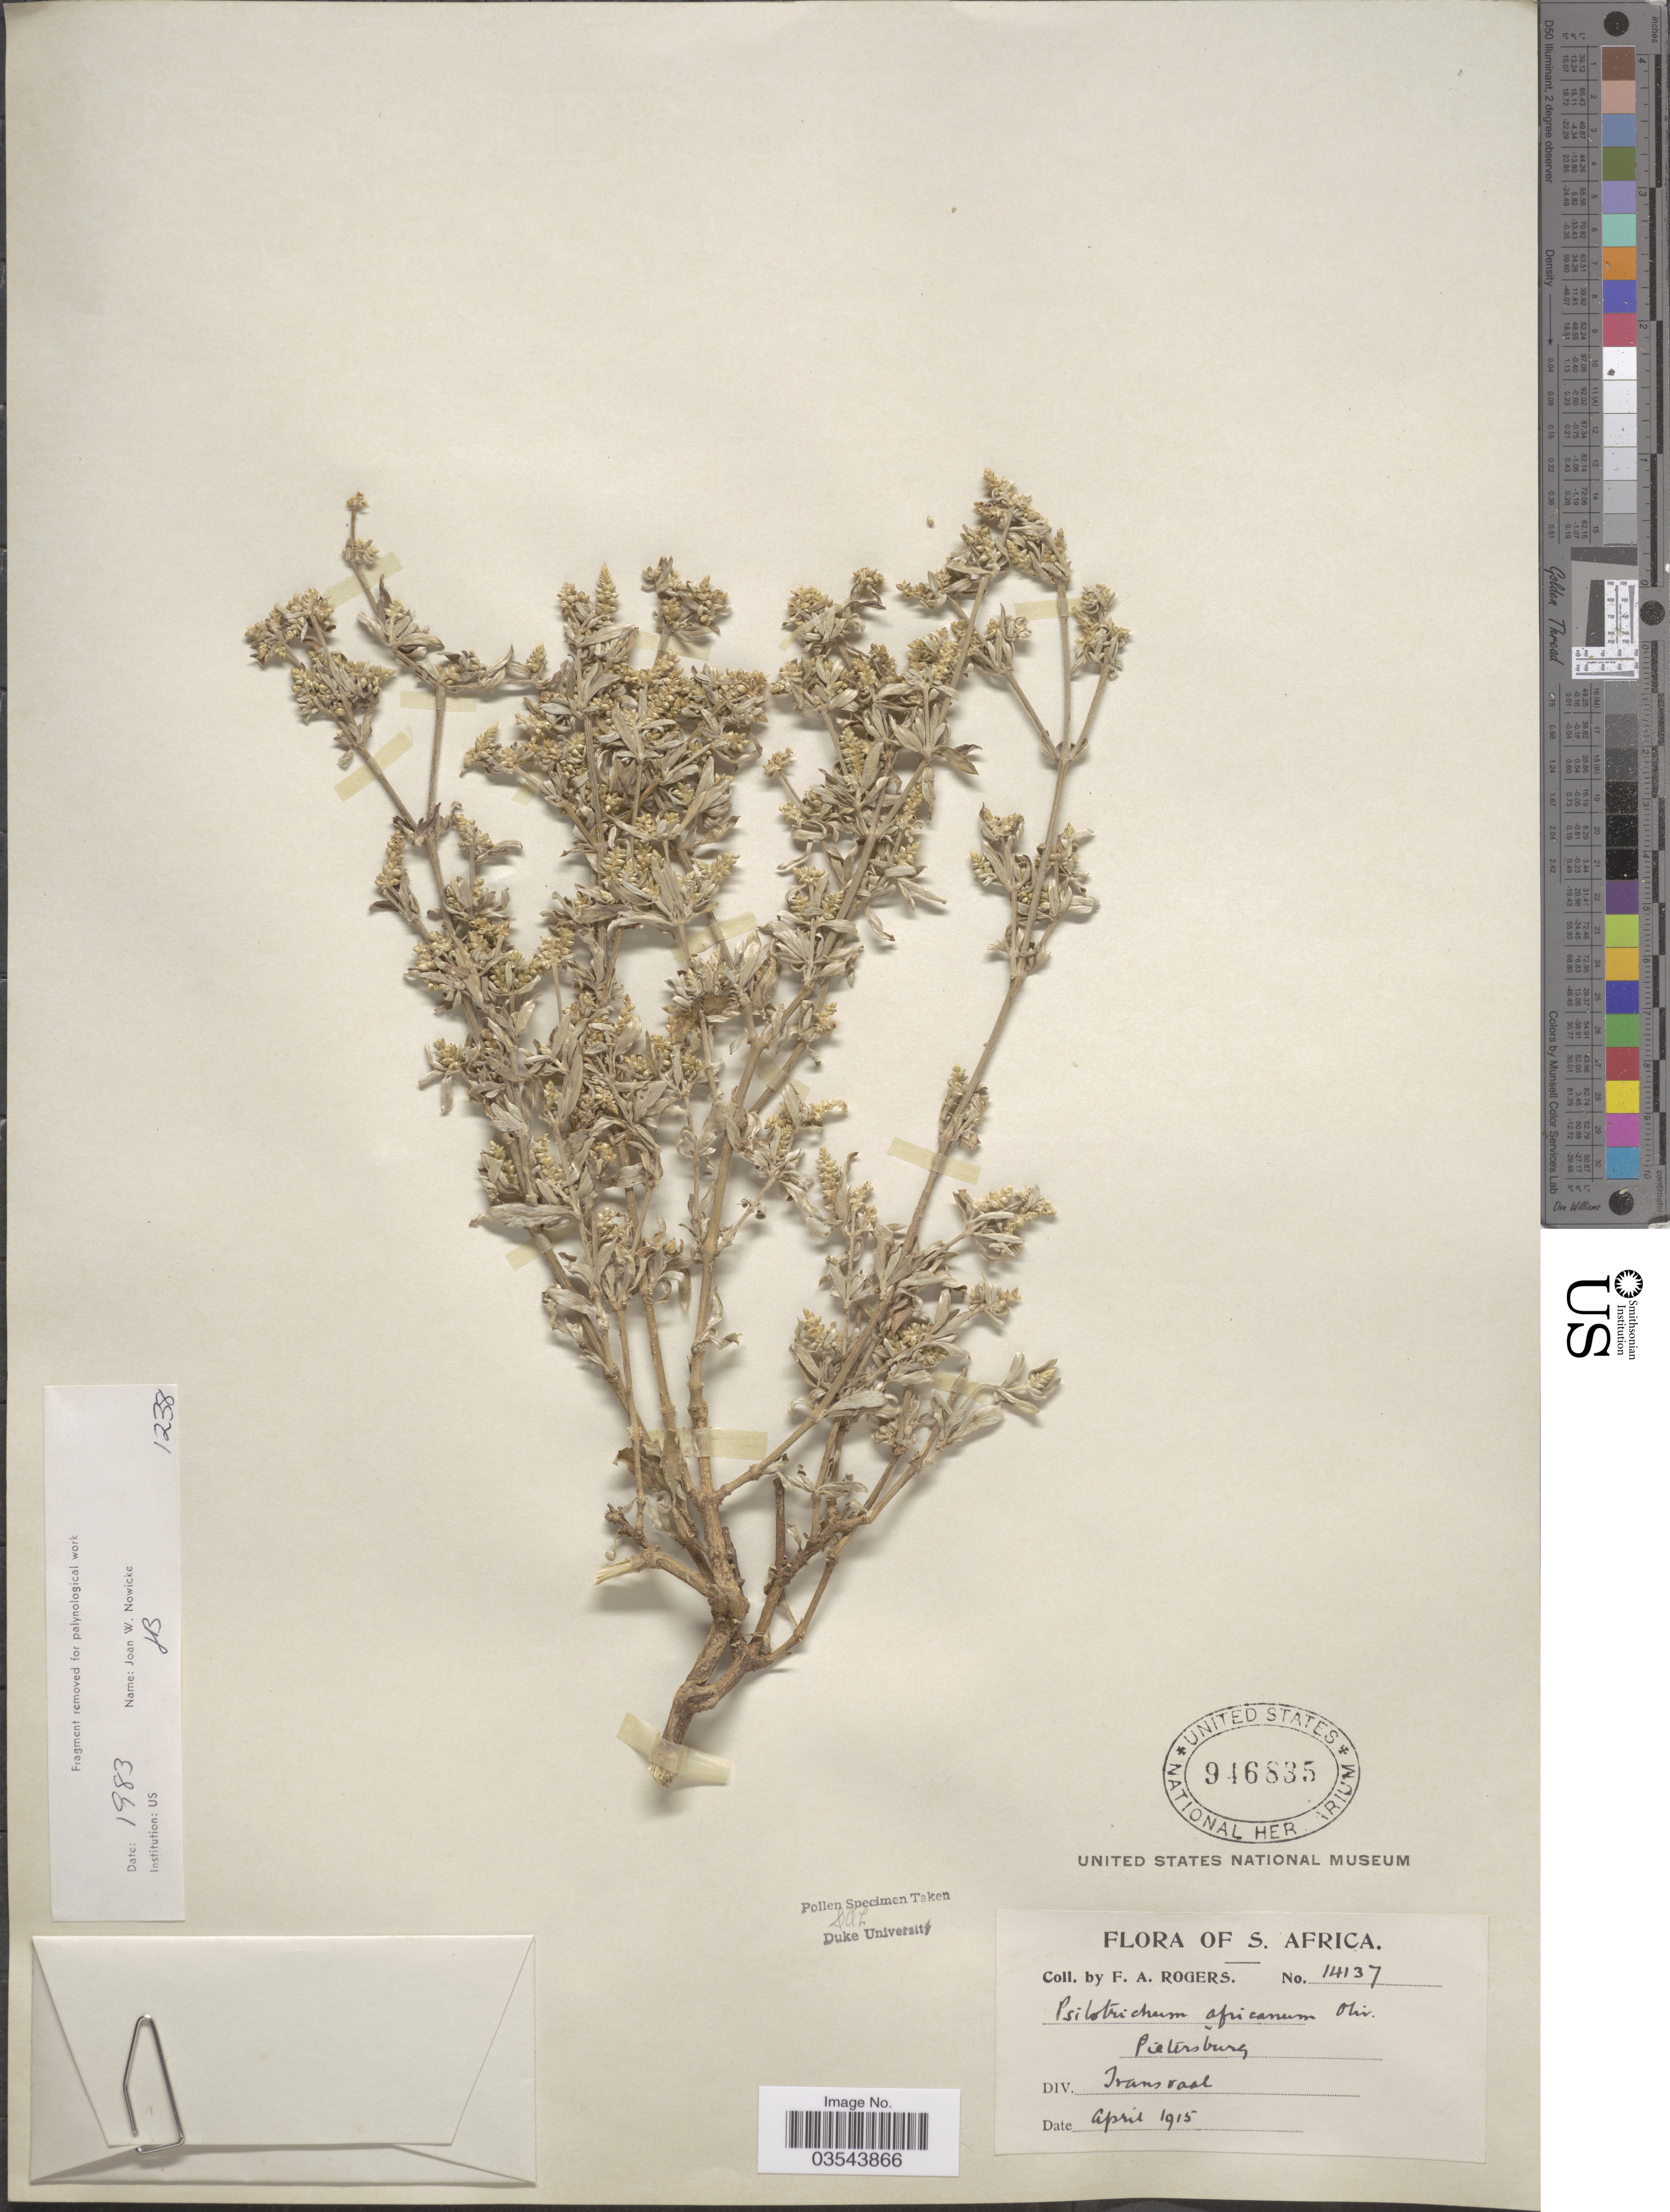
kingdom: Plantae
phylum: Tracheophyta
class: Magnoliopsida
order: Caryophyllales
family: Amaranthaceae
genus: Psilotrichum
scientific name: Psilotrichum africanum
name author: Oliv.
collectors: F. A. Rogers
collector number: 14137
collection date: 1915-04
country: South Africa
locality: S. Africa. Pietersburg, Div. Transvaal.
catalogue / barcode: US 946835